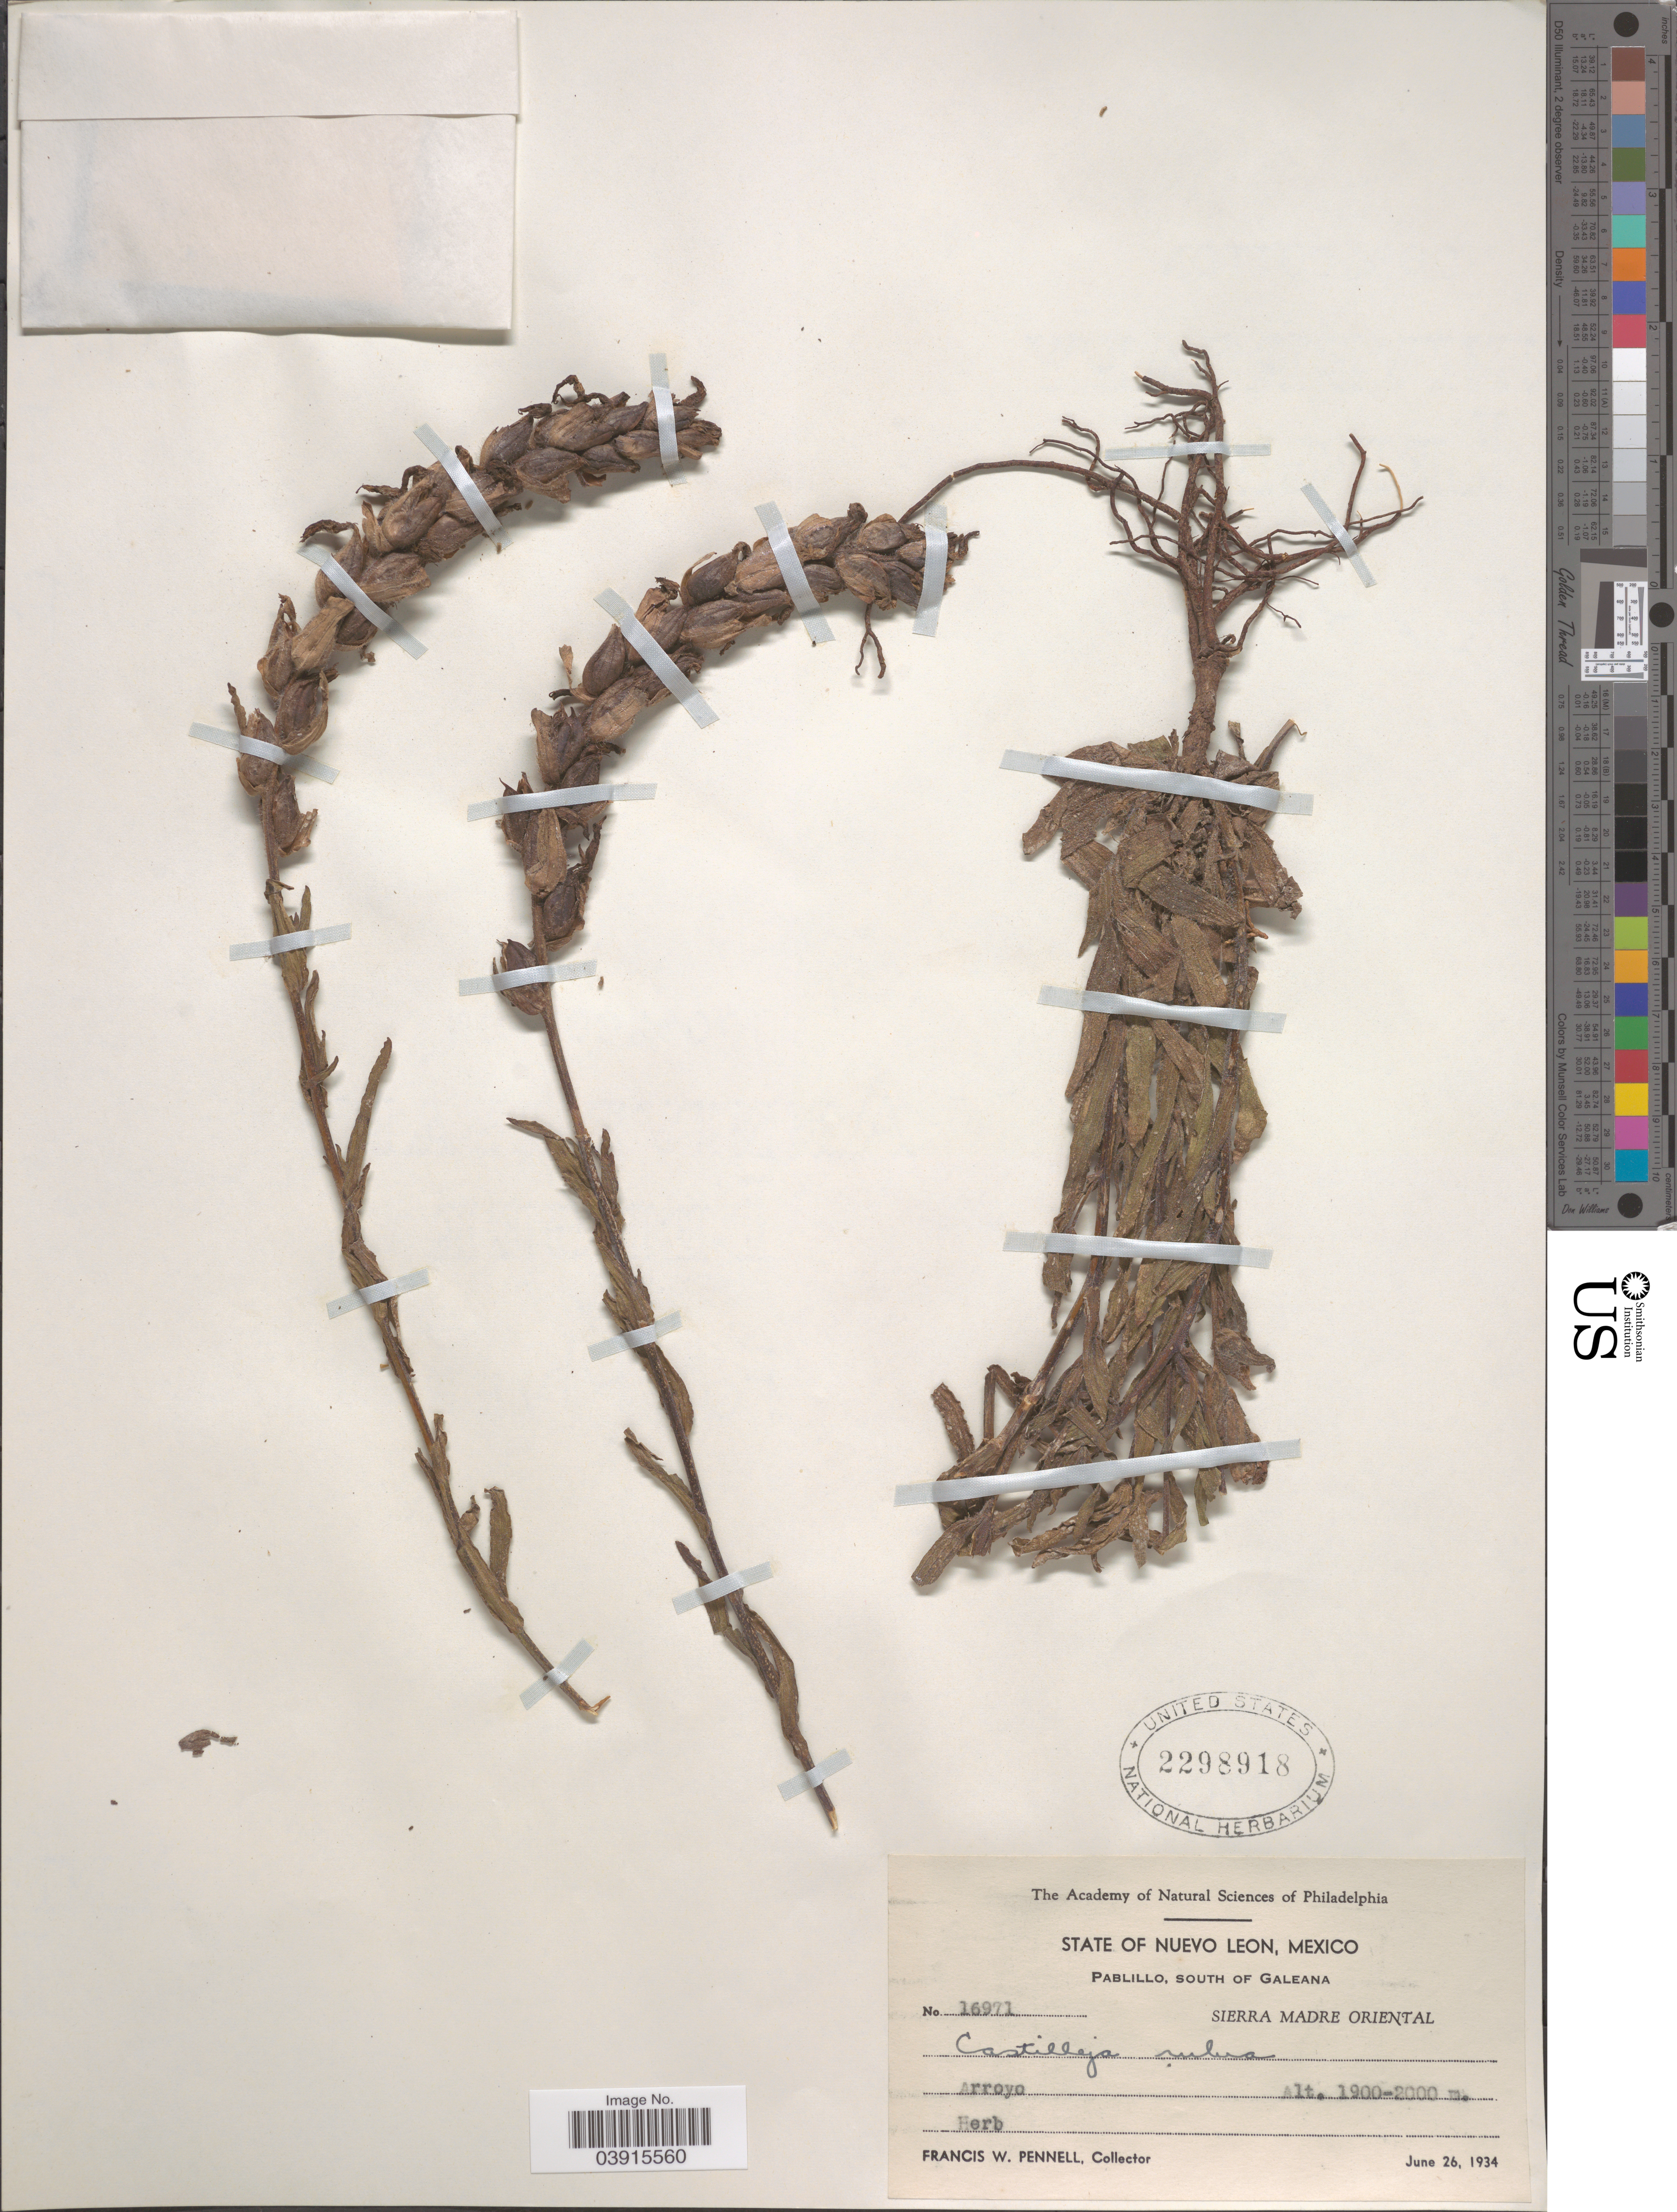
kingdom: Plantae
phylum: Tracheophyta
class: Magnoliopsida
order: Lamiales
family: Orobanchaceae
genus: Castilleja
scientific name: Castilleja scorzonerifolia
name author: Kunth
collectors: F. W. Pennell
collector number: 16971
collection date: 1934-06-26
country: Mexico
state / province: Nuevo León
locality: Pablillo, south of Galeana. Sierra Madre Oriental.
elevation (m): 1900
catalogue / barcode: US 2298918